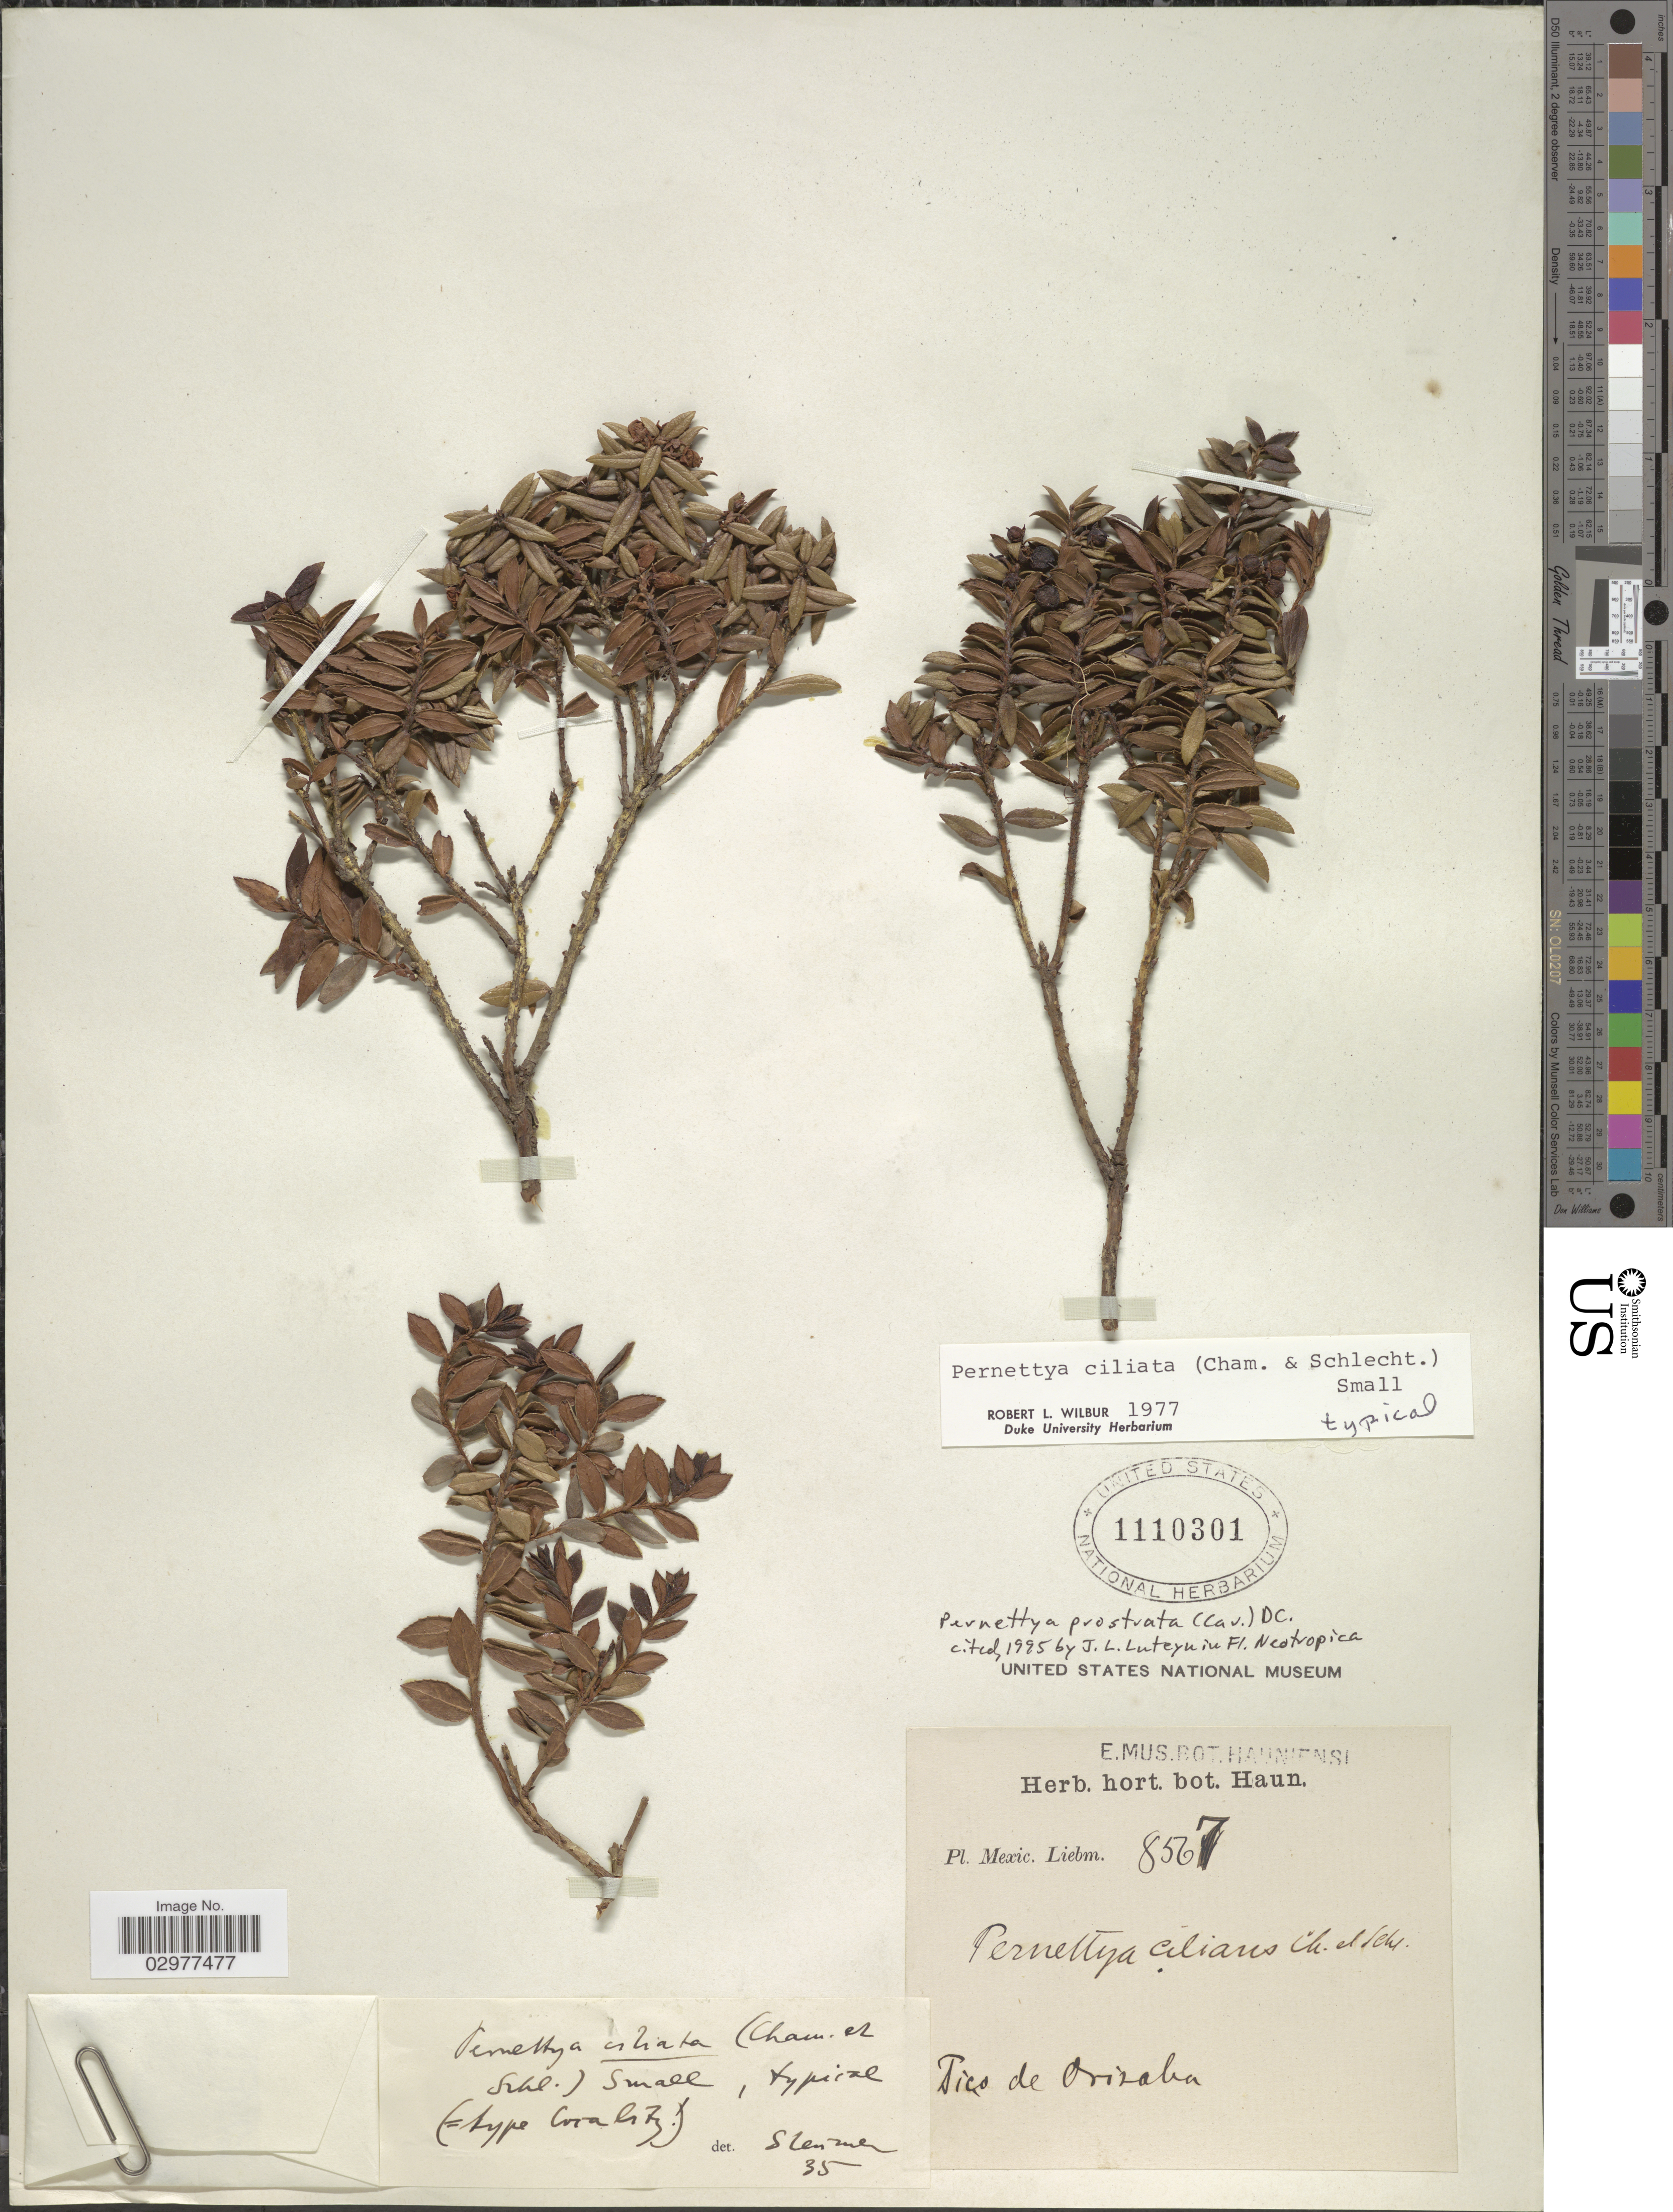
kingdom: Plantae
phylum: Tracheophyta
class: Magnoliopsida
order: Ericales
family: Ericaceae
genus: Pernettya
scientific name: Pernettya prostrata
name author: (Cav.) DC.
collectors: Liebmann, --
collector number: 8567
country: Mexico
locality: Pico de Orizaba.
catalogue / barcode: US 1110301